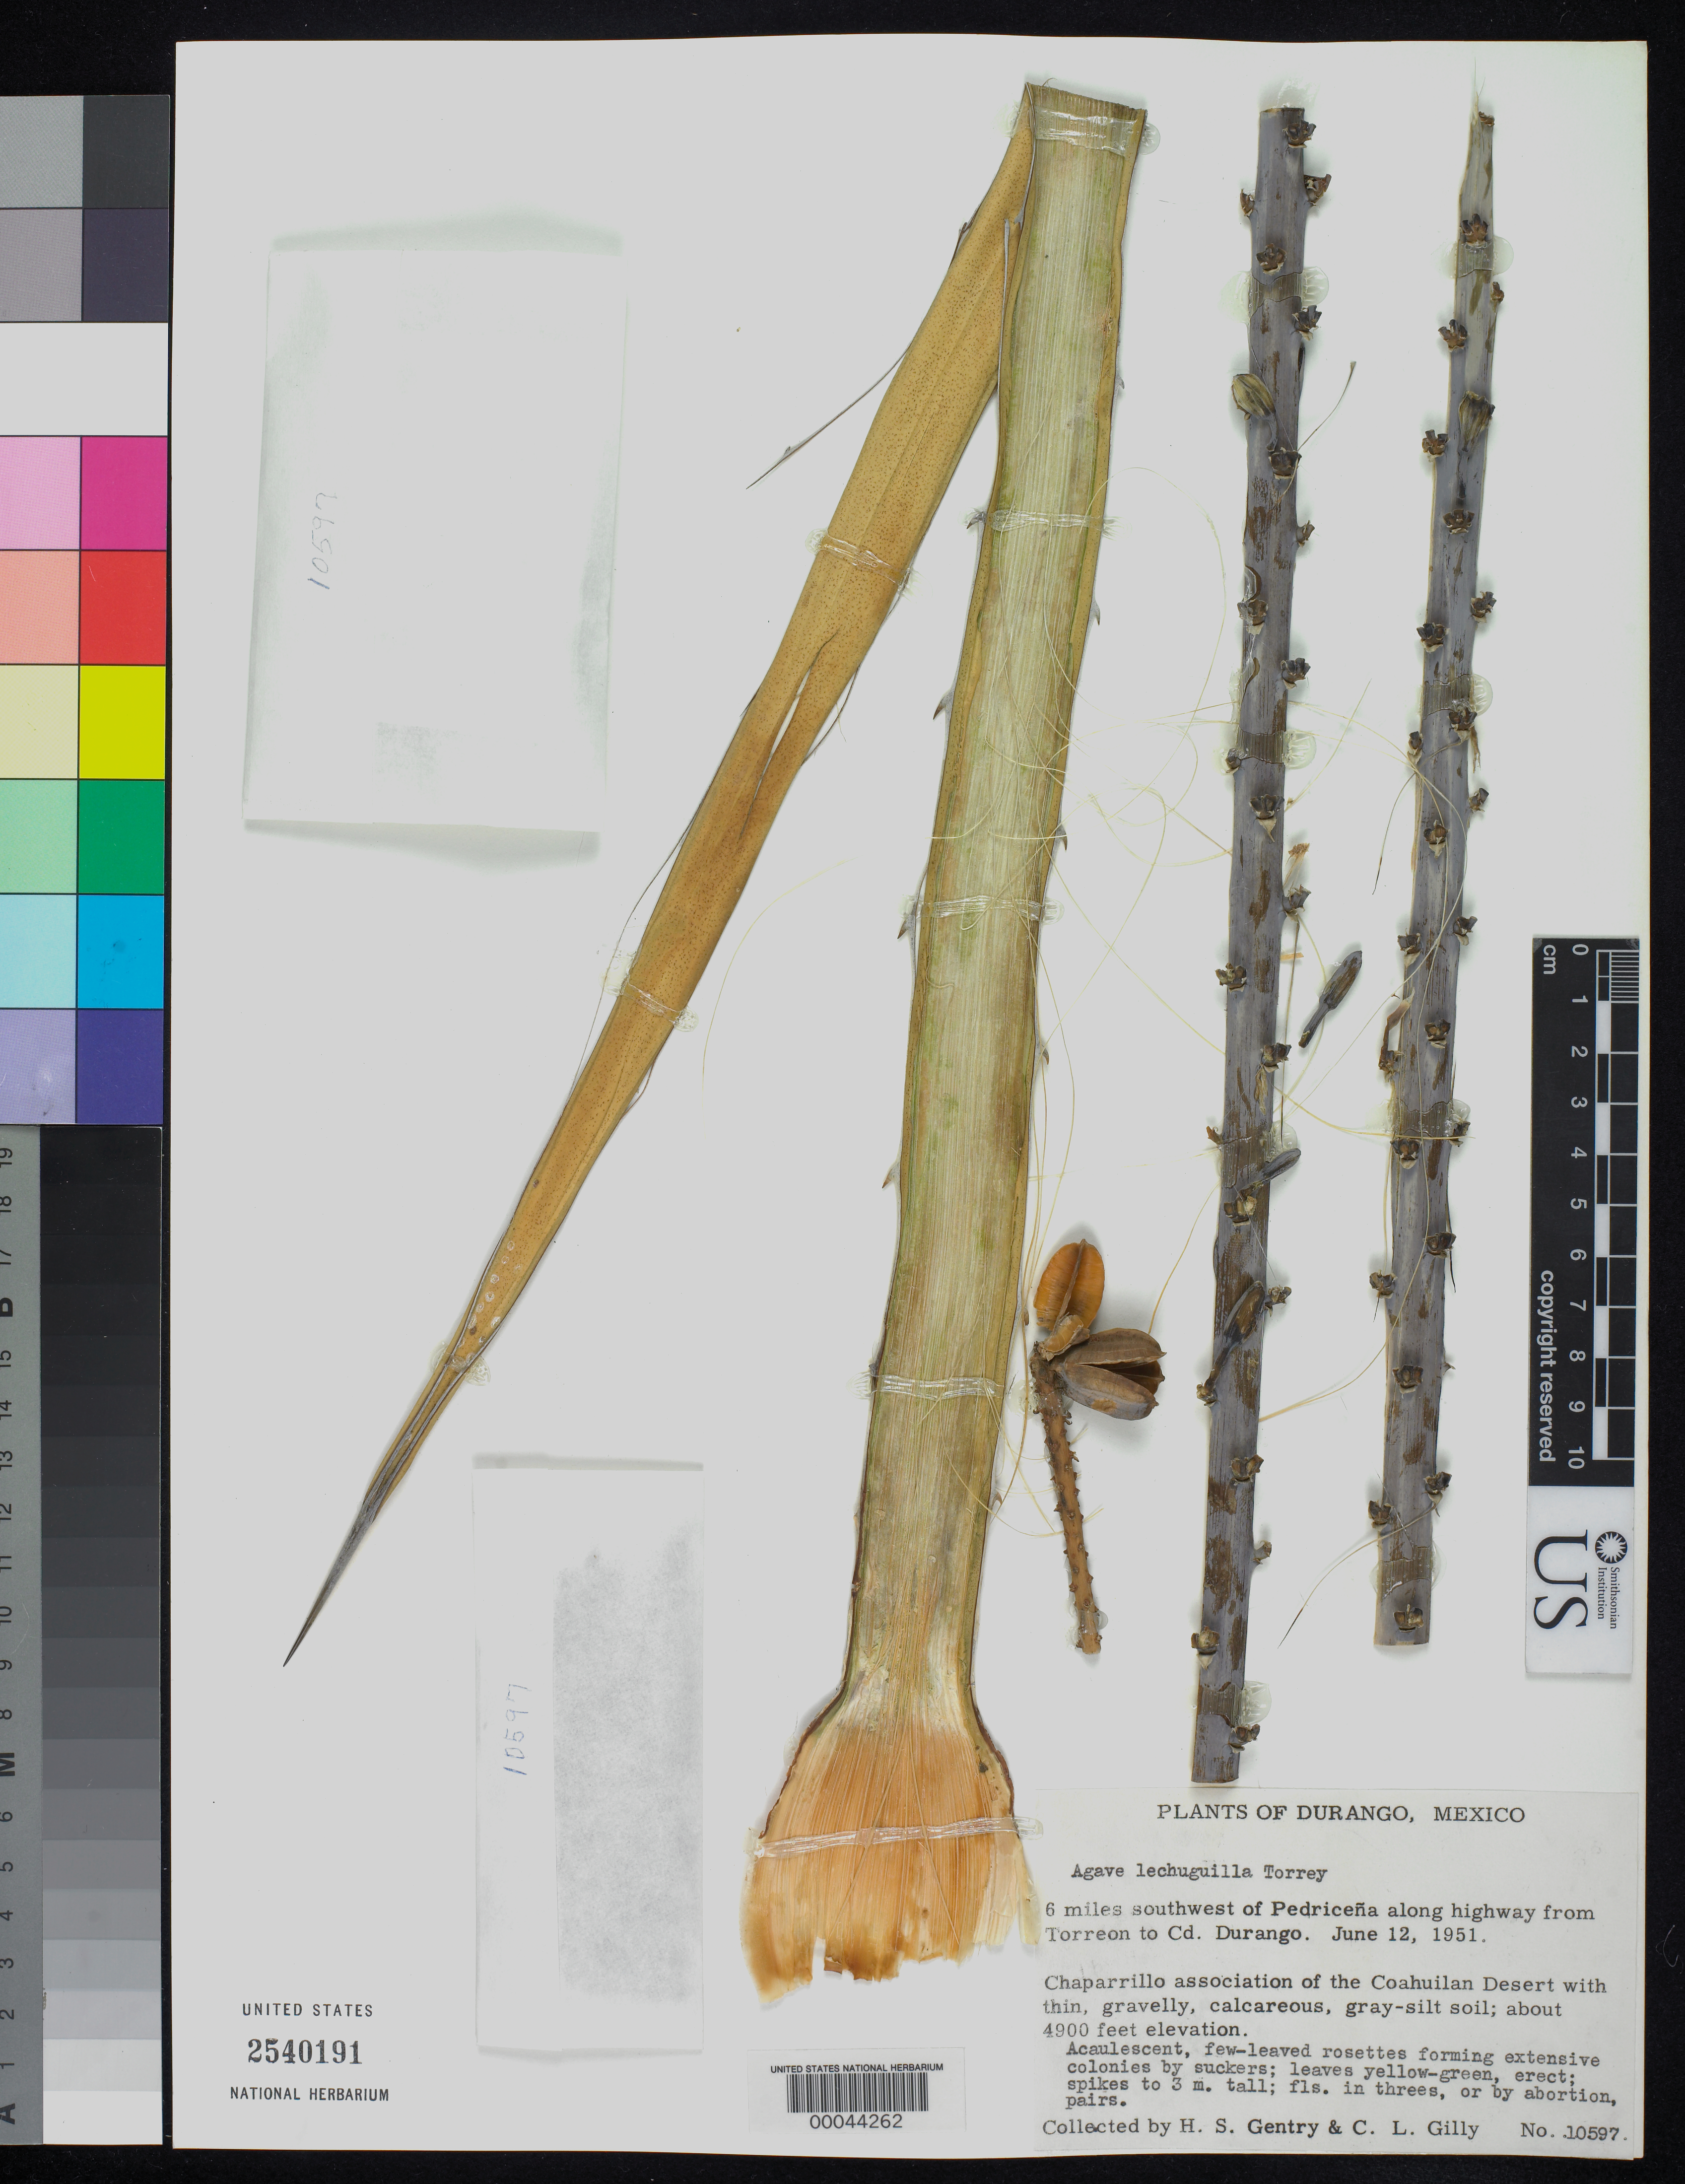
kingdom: Plantae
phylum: Tracheophyta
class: Liliopsida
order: Asparagales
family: Asparagaceae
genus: Agave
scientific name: Agave lechuguilla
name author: Torr.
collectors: H. S. Gentry & C. Gilly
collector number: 10597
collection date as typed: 12 Jun 1951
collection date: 1951-06-12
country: Mexico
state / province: Durango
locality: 6 mi SW of Pedricena along highway from Torreon to Cd Durango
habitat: Chaparrillo assoc of the coahuilan desert w/thin, gravelly soil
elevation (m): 1494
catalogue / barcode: US 2540191